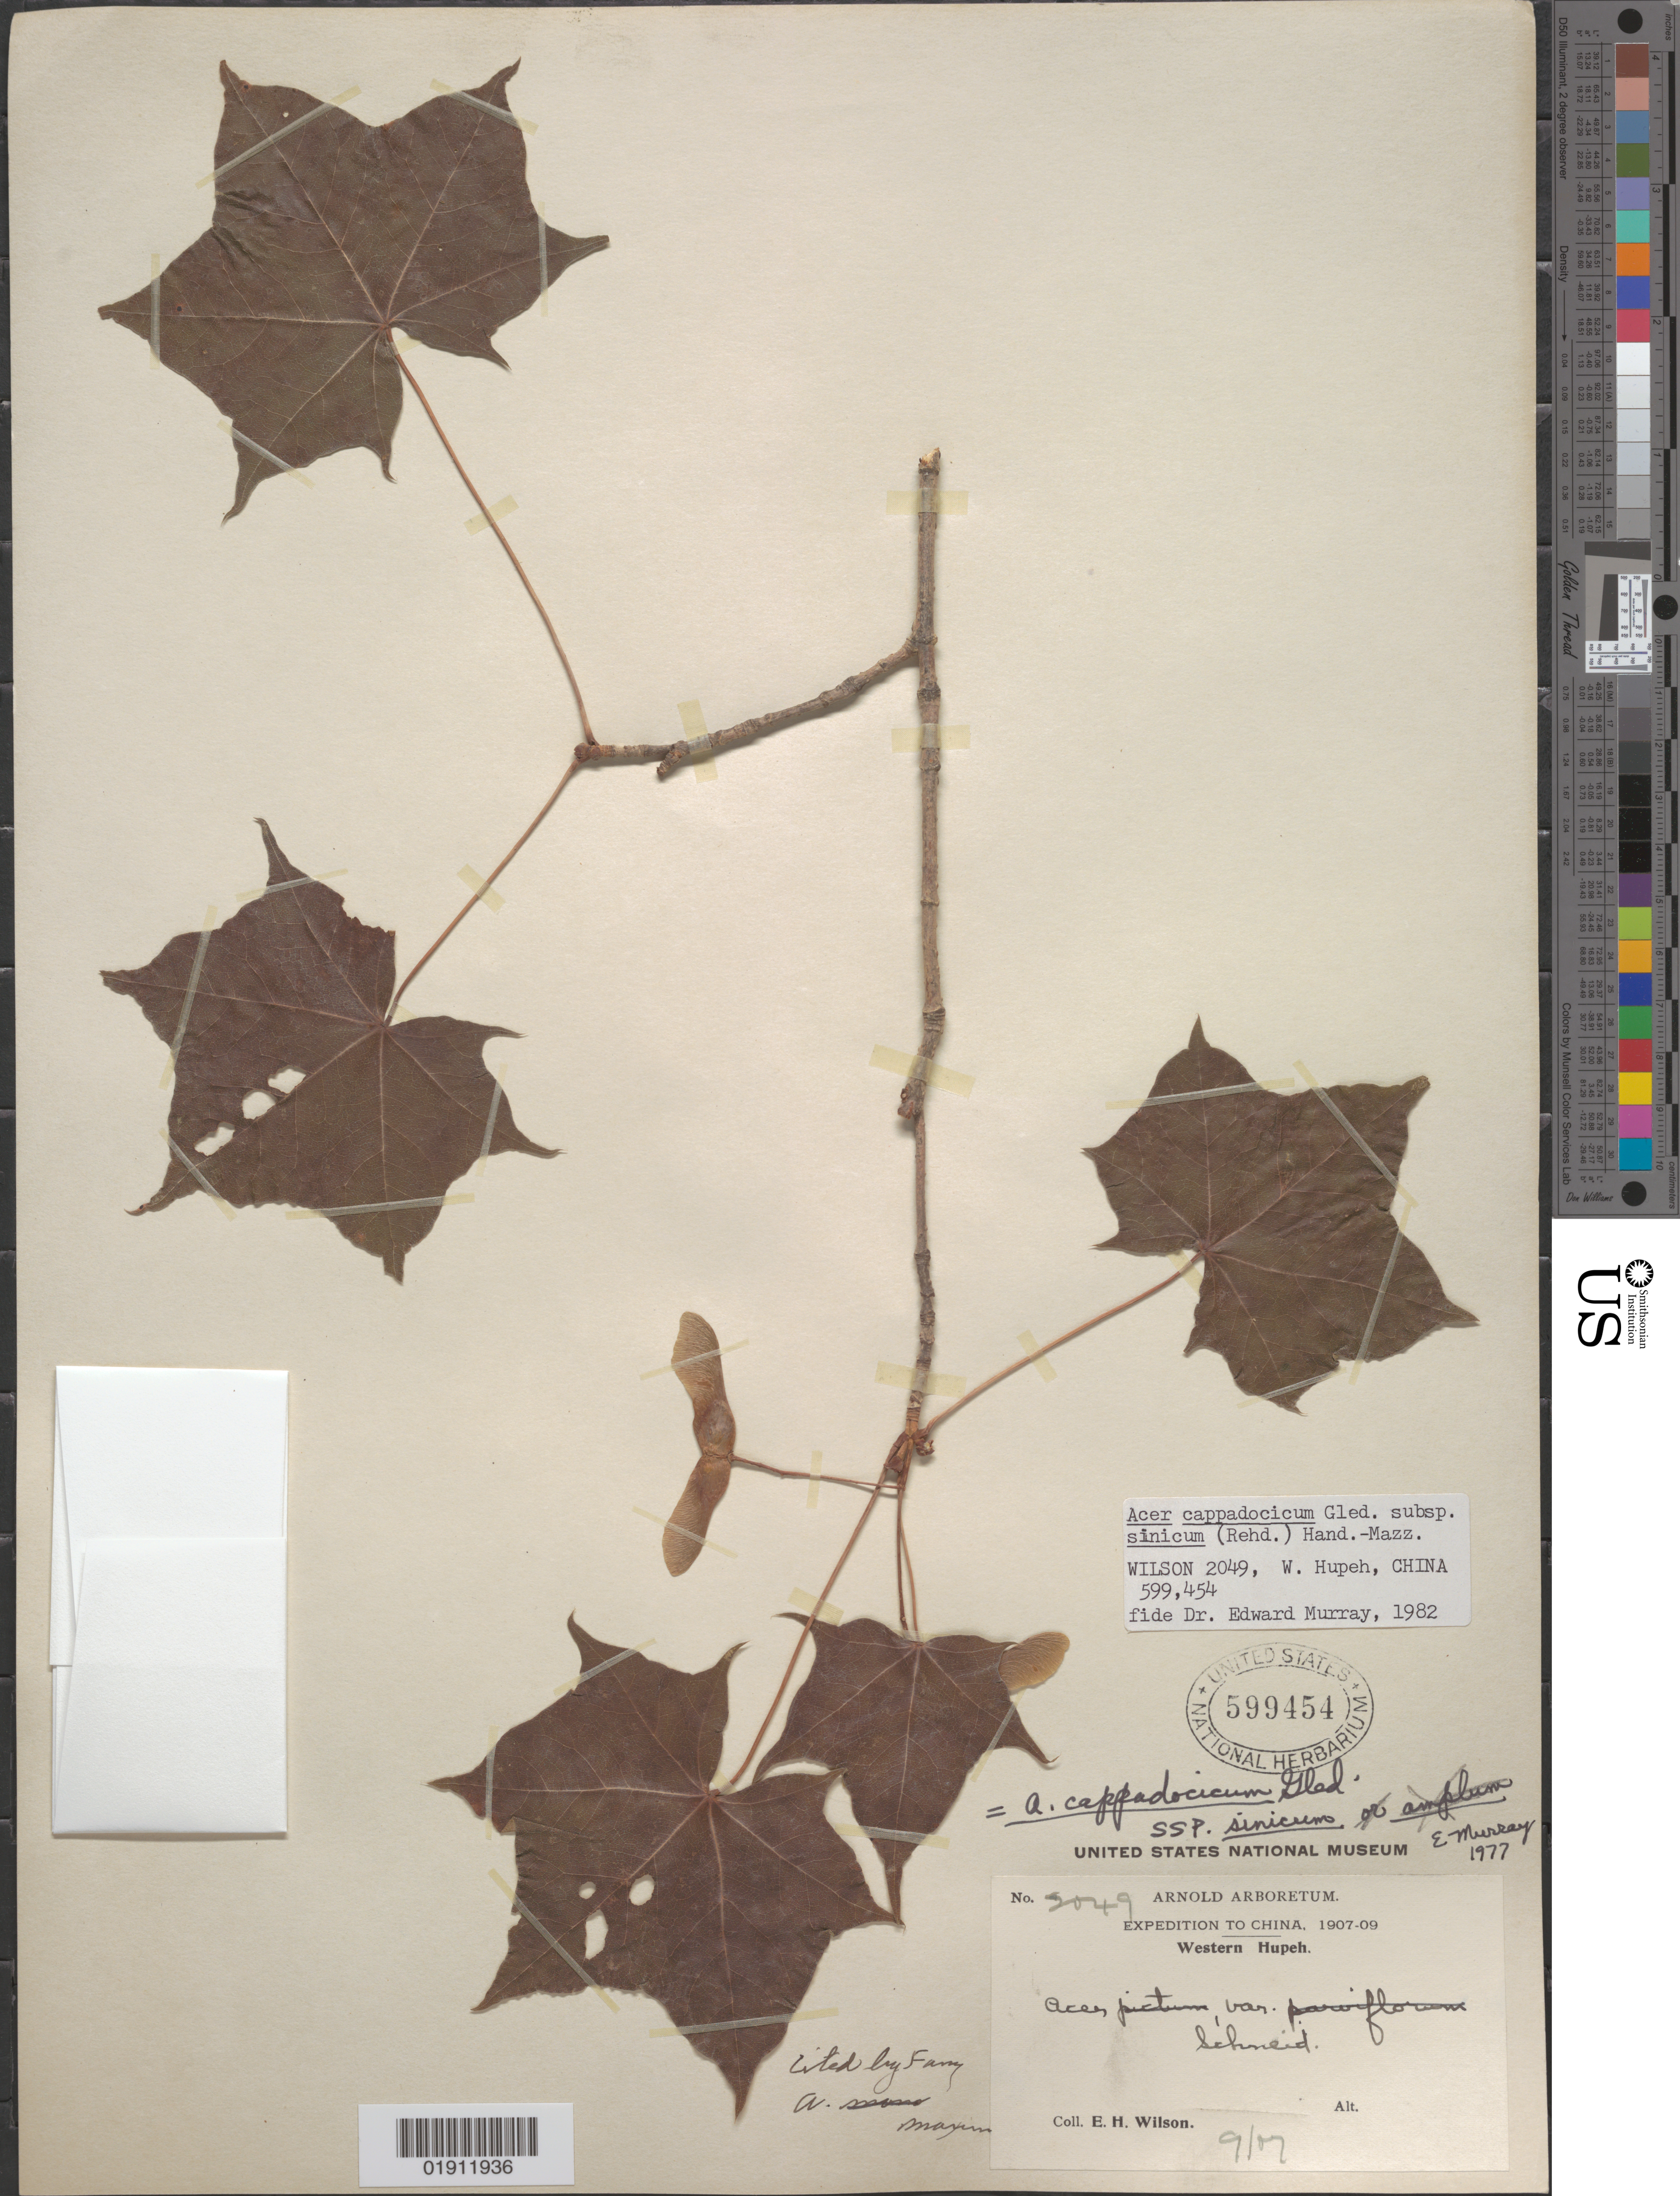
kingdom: Plantae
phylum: Tracheophyta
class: Magnoliopsida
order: Sapindales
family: Sapindaceae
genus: Acer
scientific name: Acer cappadocicum subsp. sinicum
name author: (Rehder) Hand.-Mazz.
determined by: Murray, Edward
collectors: E. H. Wilson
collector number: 2049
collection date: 1907-09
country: China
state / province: Hubei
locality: Western Hupeh [Hubei]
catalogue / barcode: US 599454